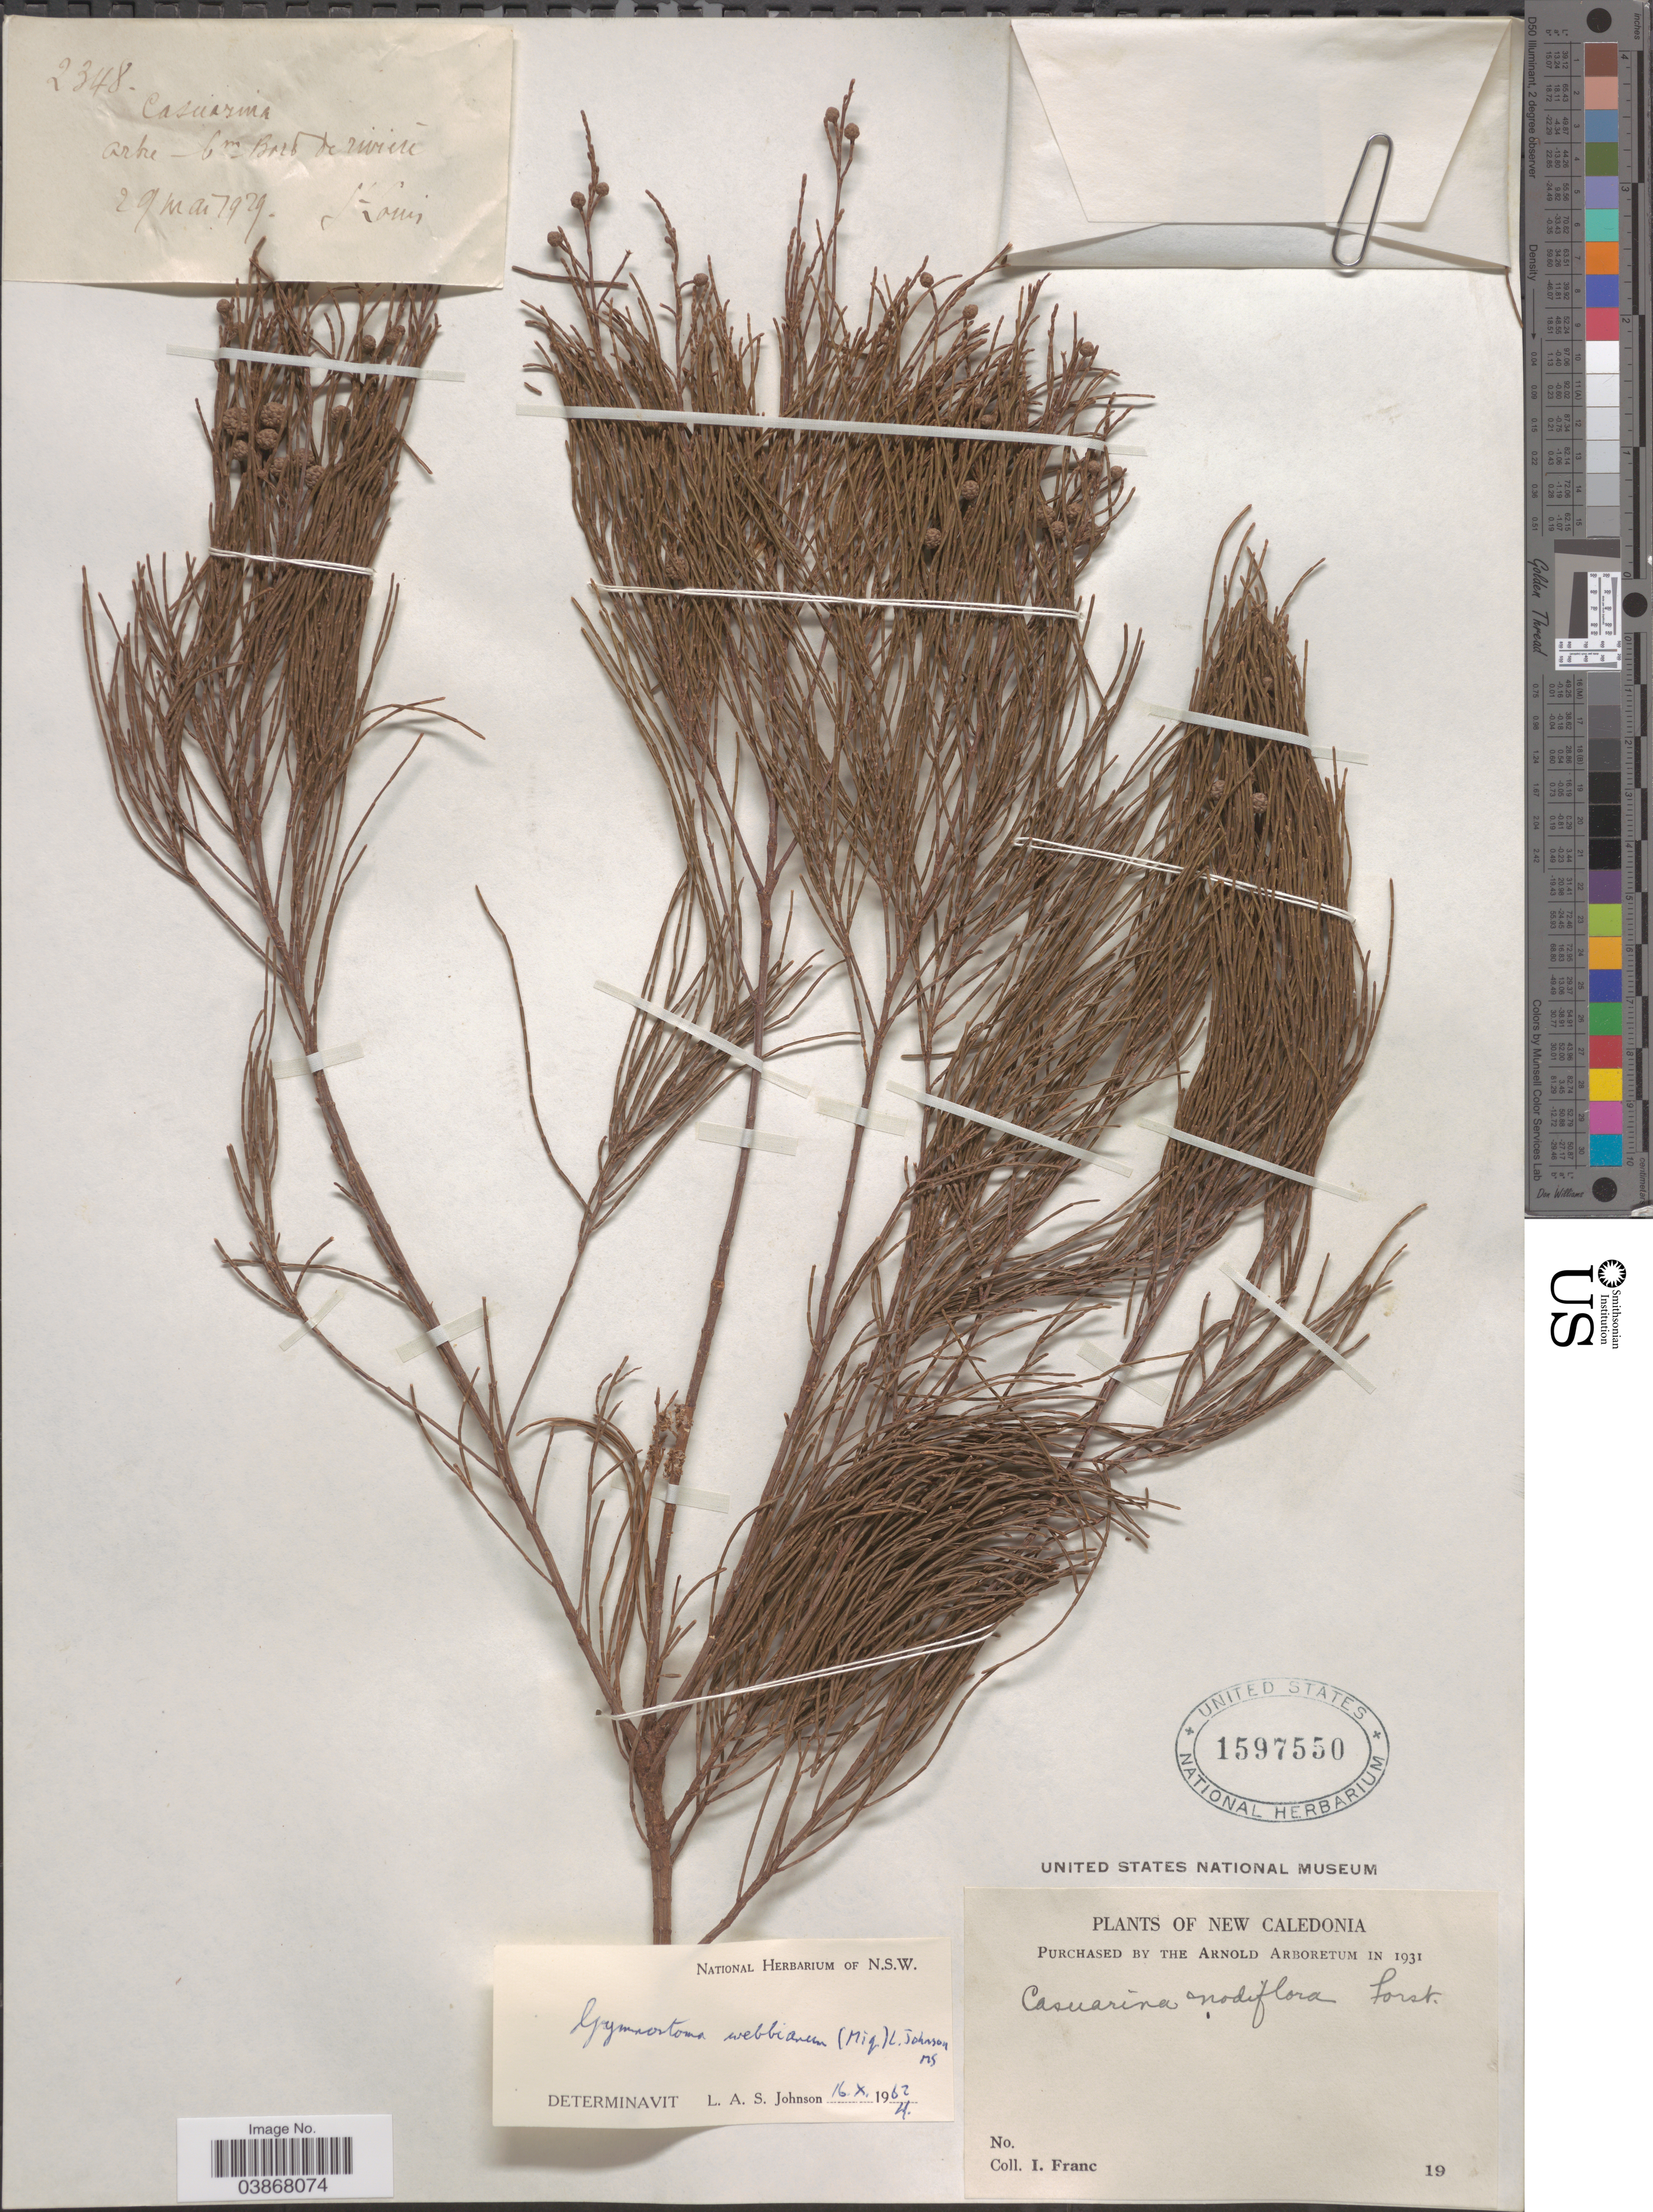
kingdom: Plantae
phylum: Tracheophyta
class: Magnoliopsida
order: Fagales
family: Casuarinaceae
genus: Gymnostoma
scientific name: Gymnostoma webbianum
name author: (Miq.) L.A.S. Johnson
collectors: I. Franc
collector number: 2348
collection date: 1929-03-27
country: New Caledonia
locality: Bord de riviere St. Louis.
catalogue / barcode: US 1597550